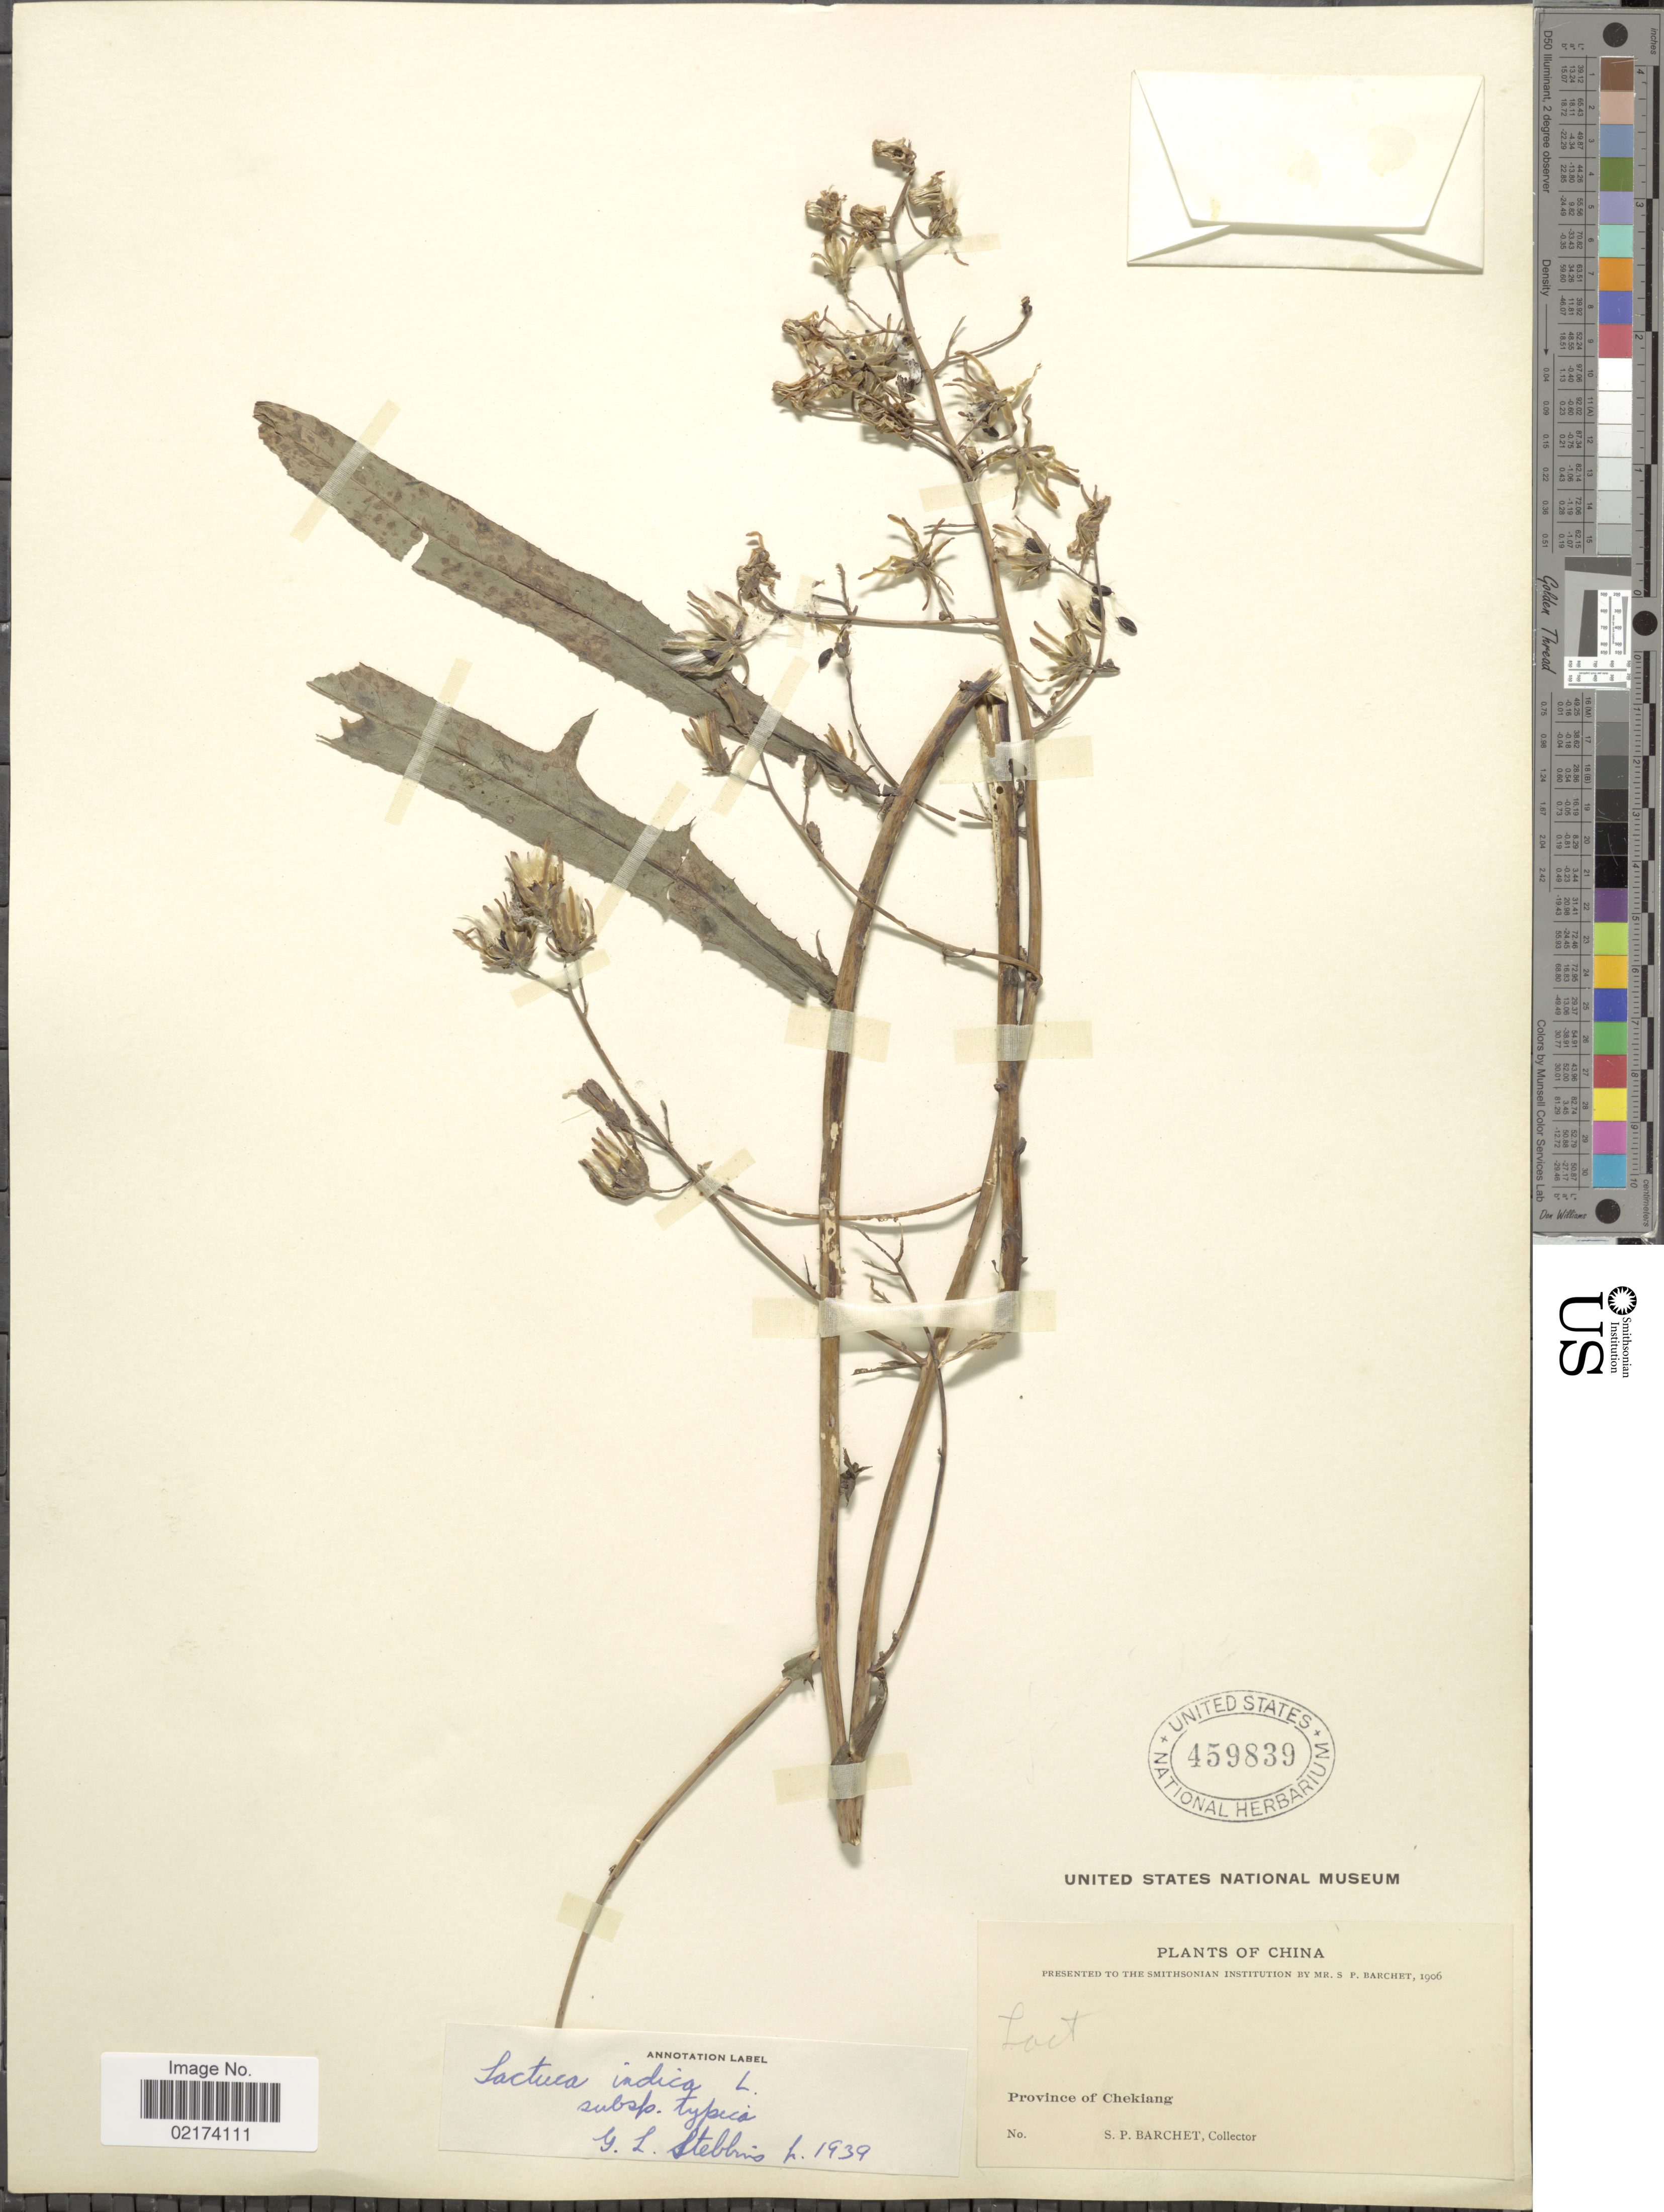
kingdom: Plantae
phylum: Tracheophyta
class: Magnoliopsida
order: Asterales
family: Asteraceae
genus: Lactuca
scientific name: Lactuca indica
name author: L.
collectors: S. P. Barchet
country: China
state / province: Zhejiang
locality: Province of Chekiang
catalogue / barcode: US 459839